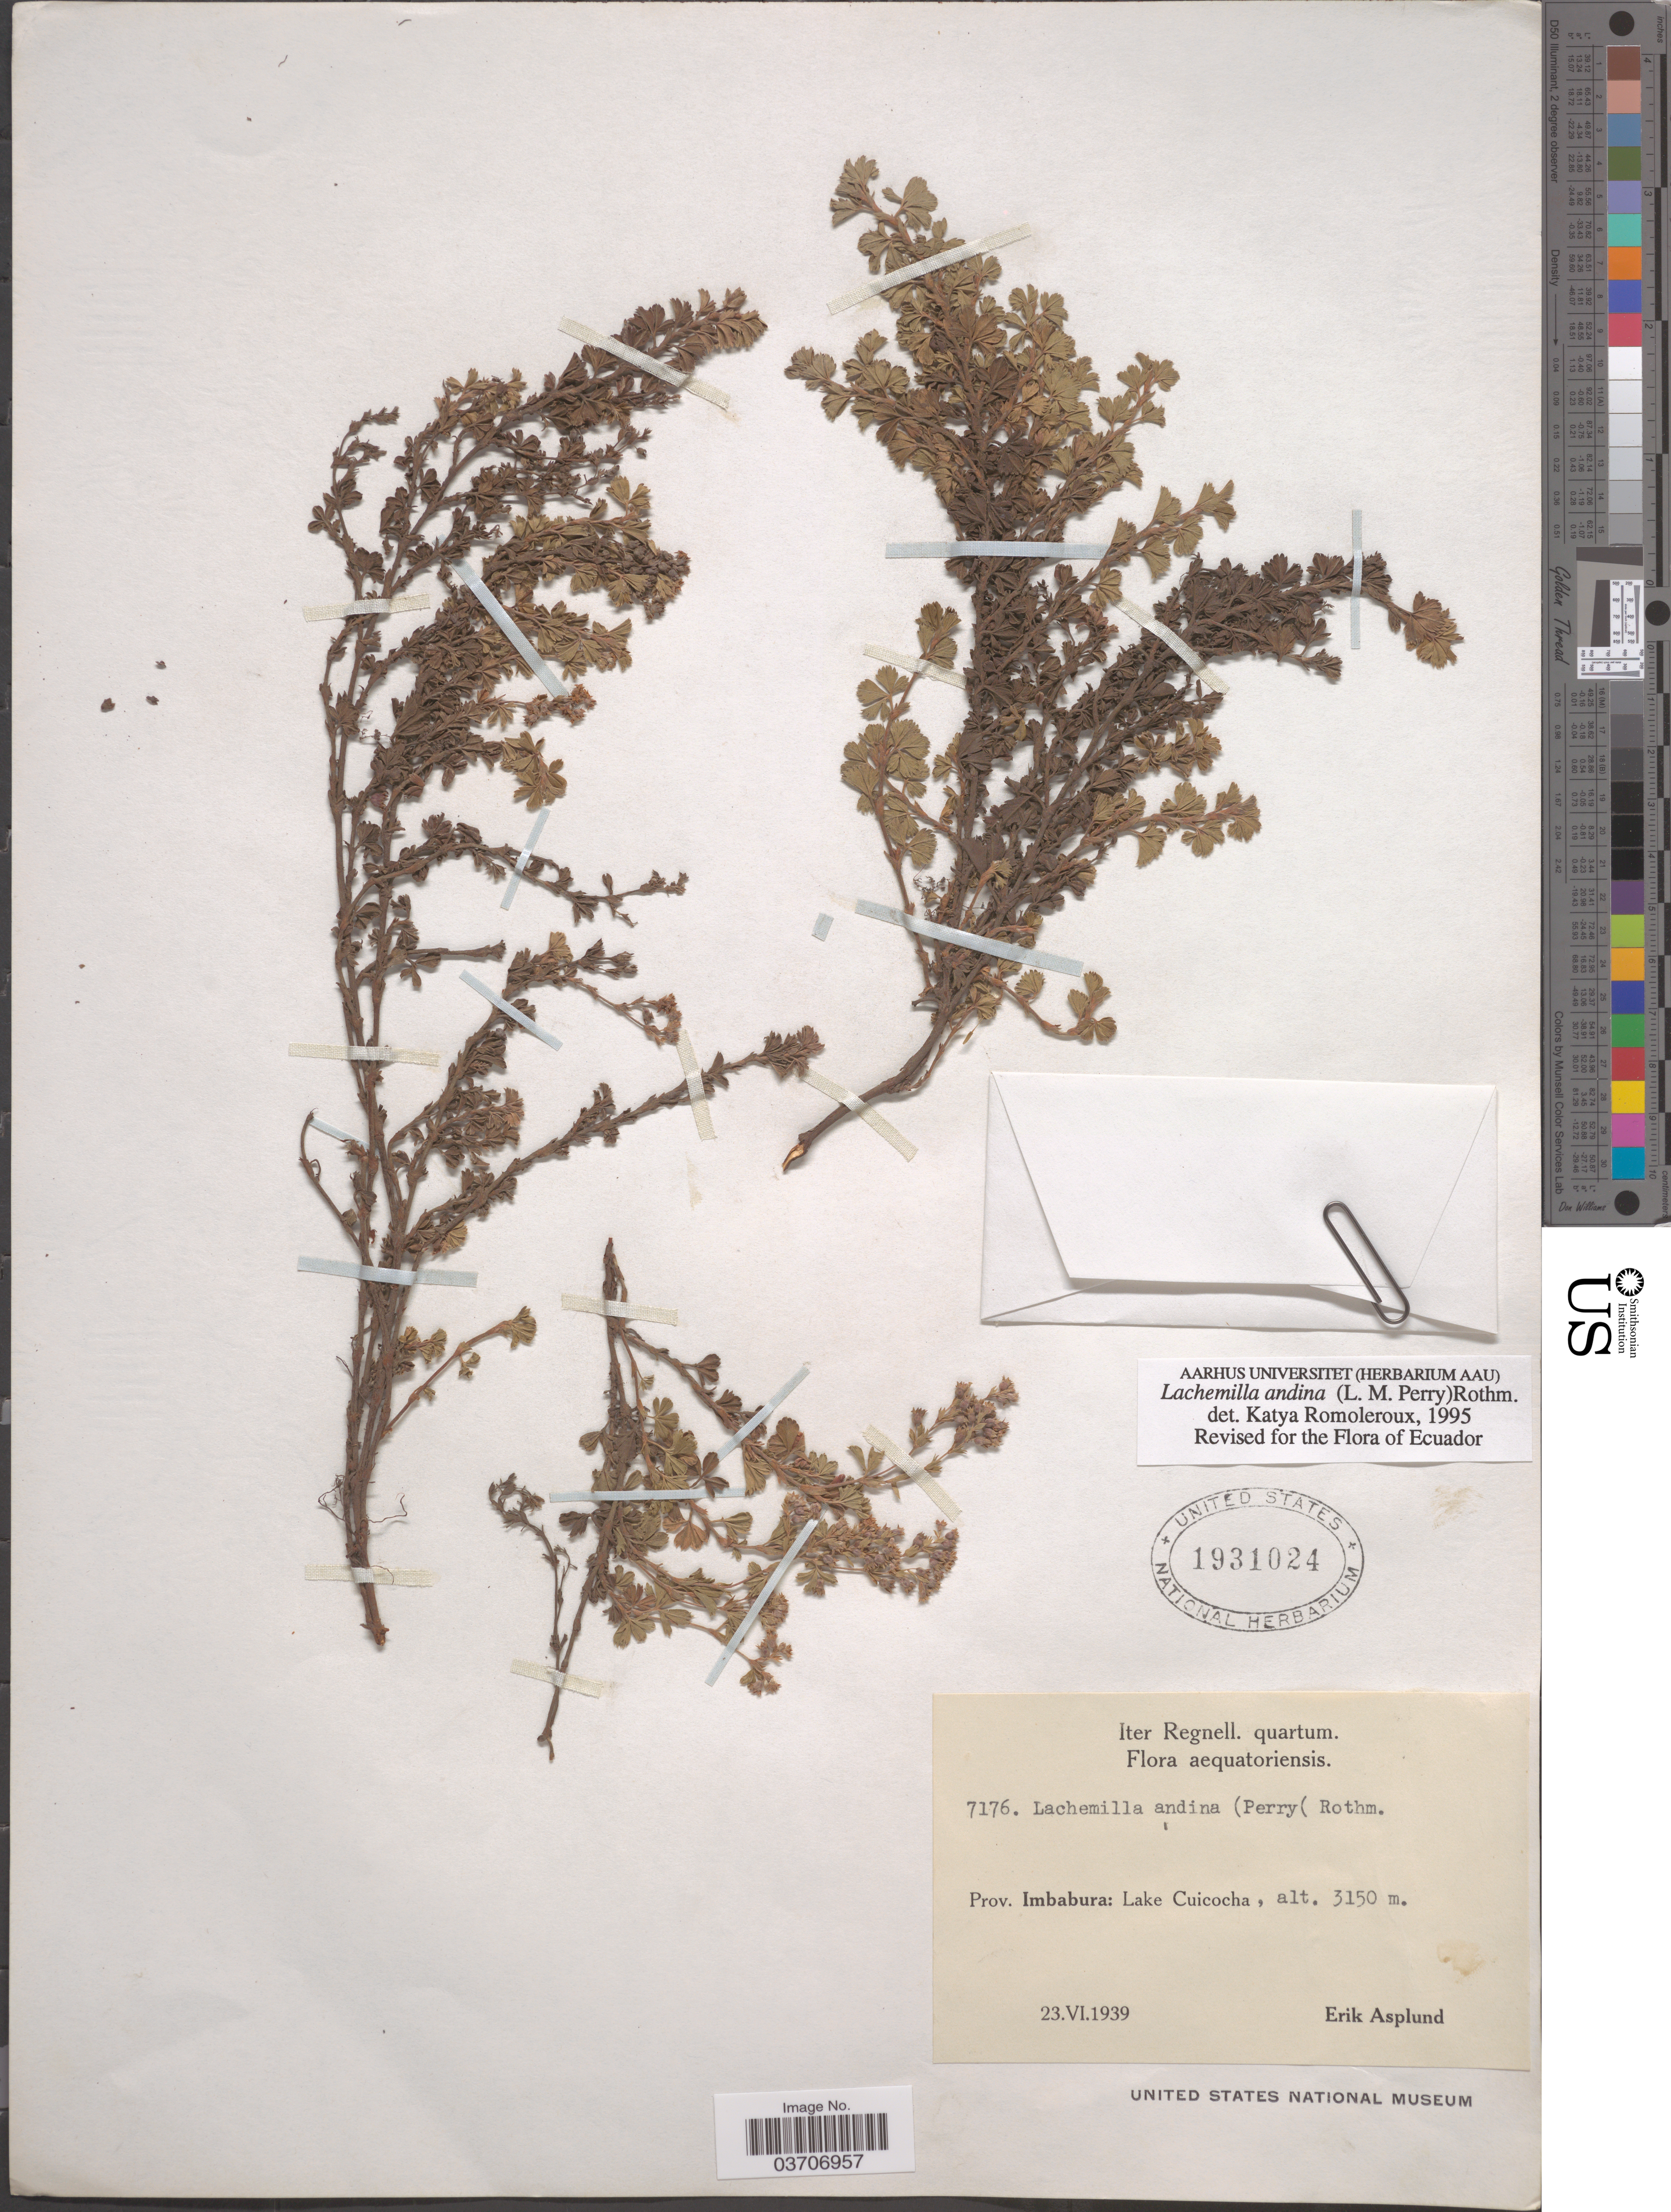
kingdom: Plantae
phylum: Tracheophyta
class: Magnoliopsida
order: Rosales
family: Rosaceae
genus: Lachemilla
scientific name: Lachemilla andina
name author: (L.M. Perry) Rothm.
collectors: E. Asplund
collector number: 7176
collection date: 1939-06-23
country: Ecuador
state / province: Imbabura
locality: Lake Cuicocha.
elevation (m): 3150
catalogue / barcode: US 1931024